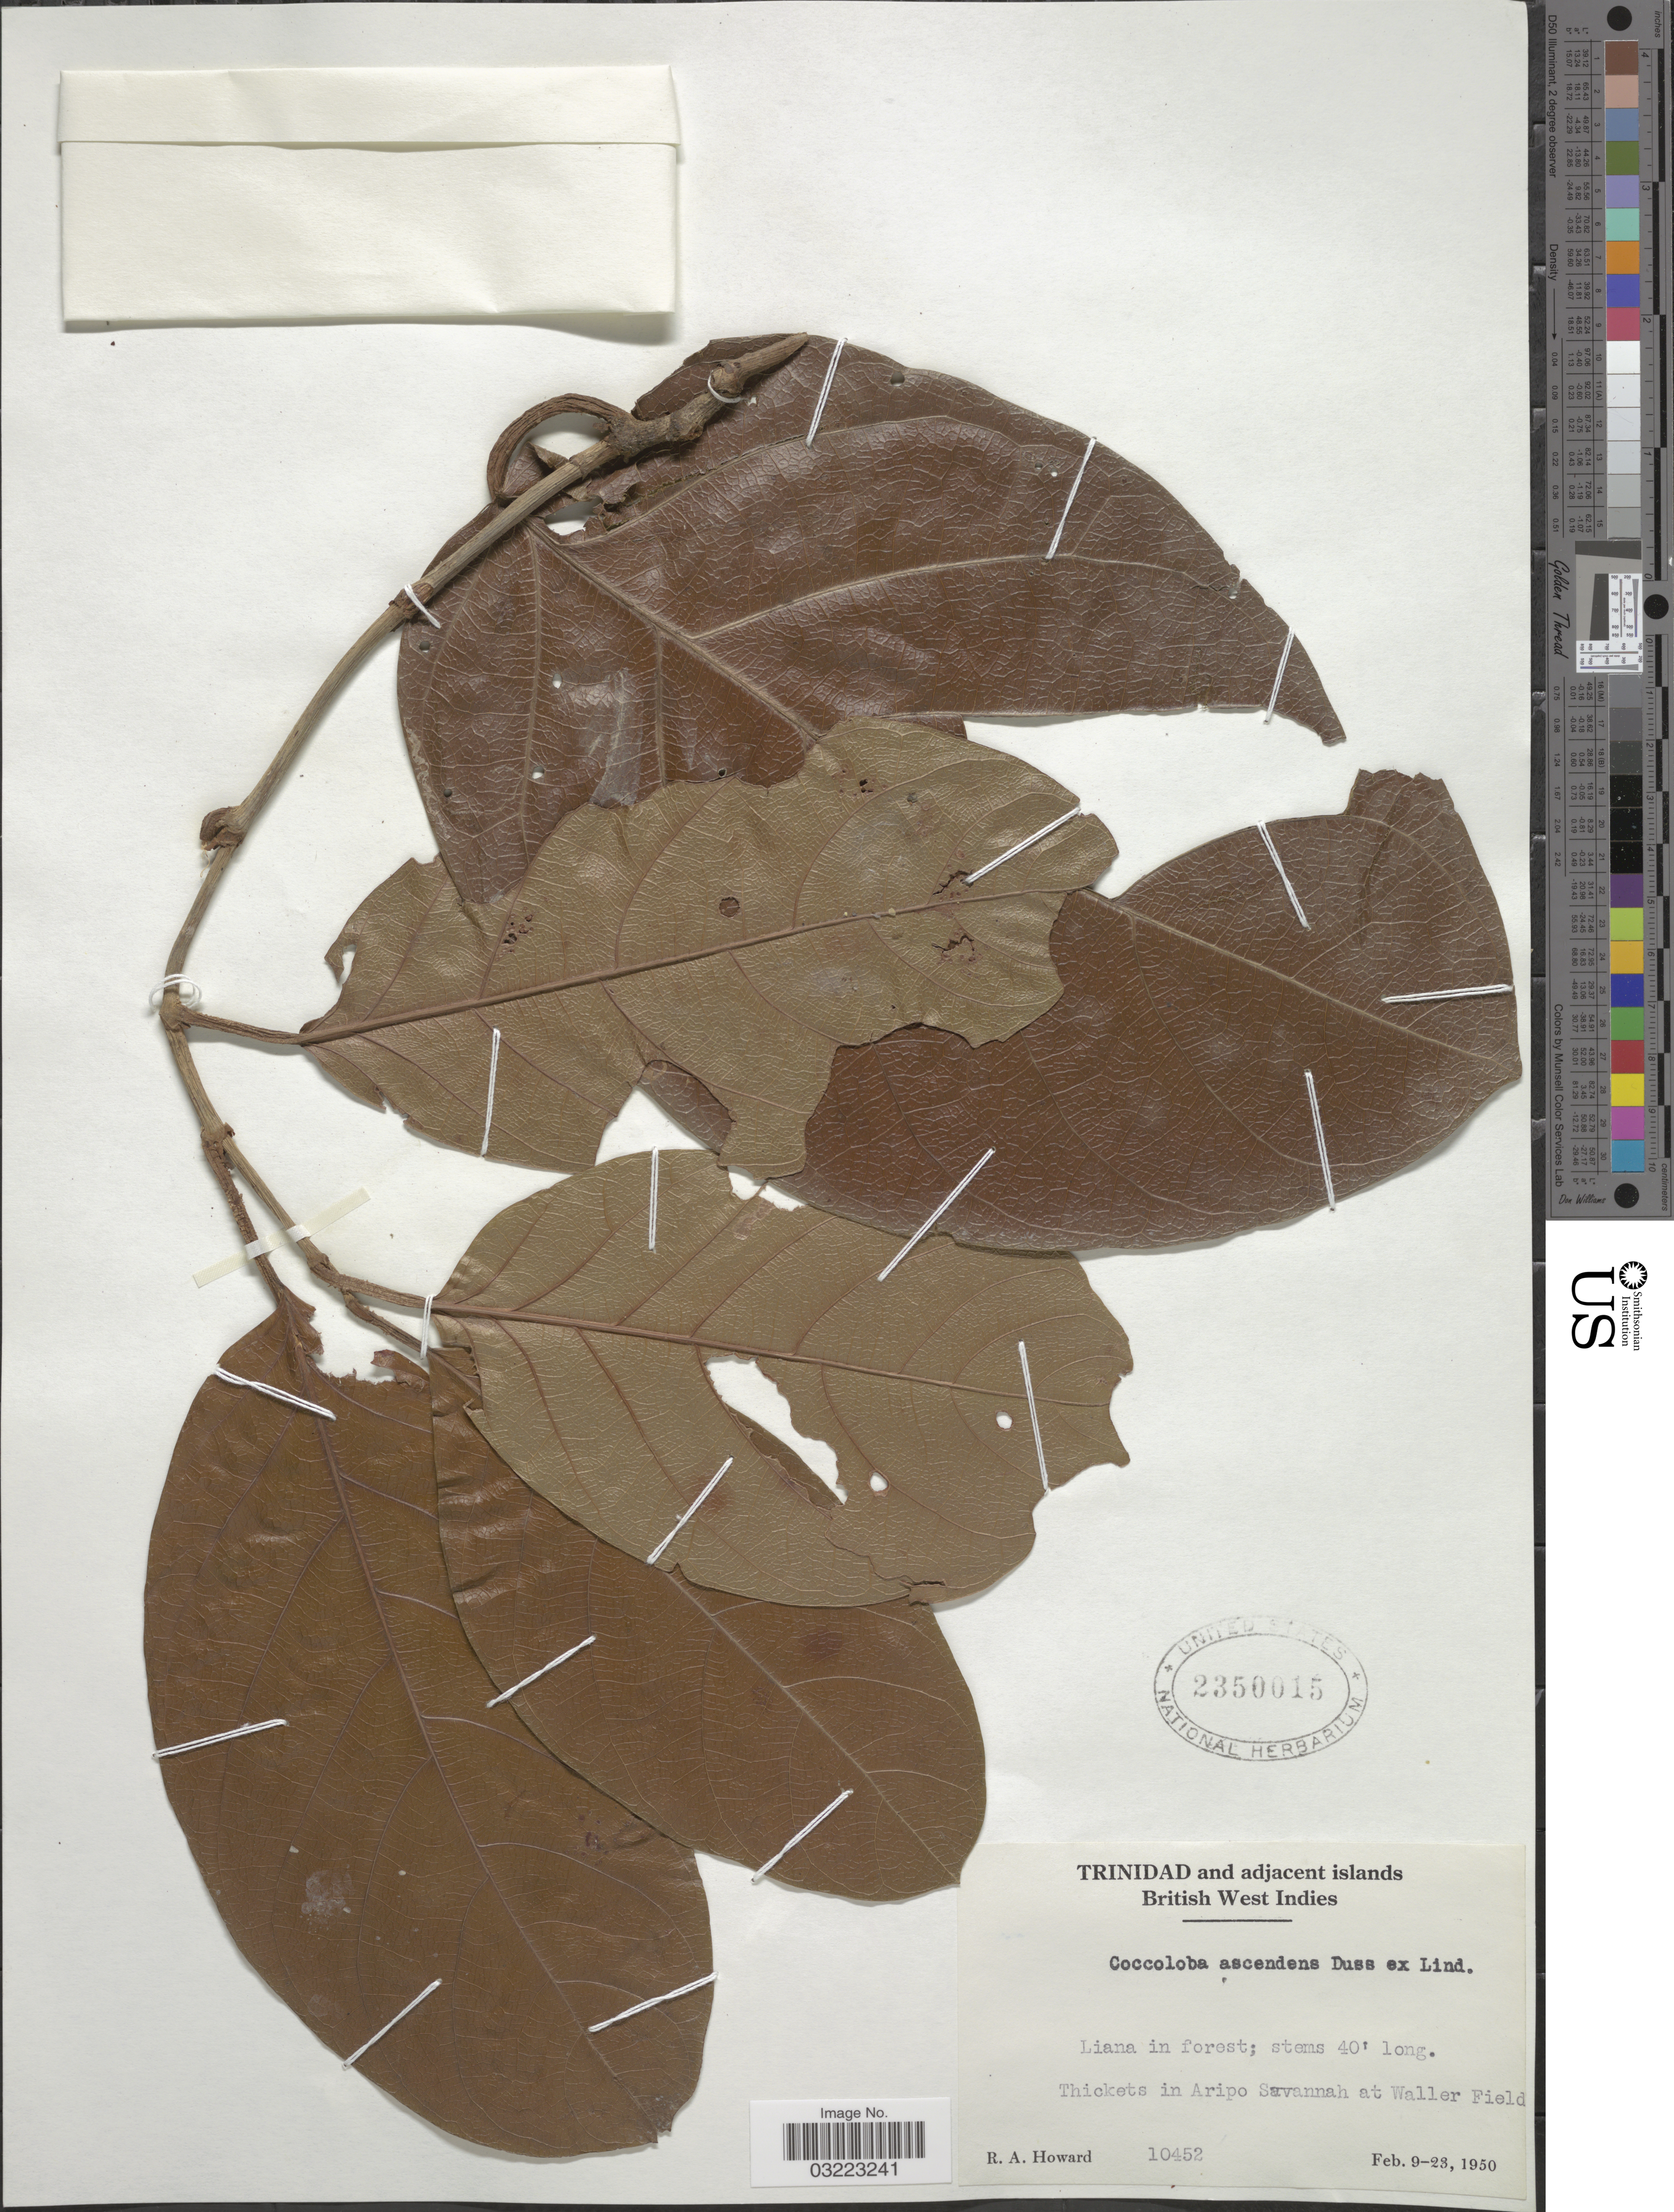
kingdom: Plantae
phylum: Tracheophyta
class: Magnoliopsida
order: Caryophyllales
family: Polygonaceae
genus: Coccoloba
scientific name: Coccoloba ascendens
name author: Duss ex Lindau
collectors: R. A. Howard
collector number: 10452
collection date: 1950-02-09/1950-02-23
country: Trinidad and Tobago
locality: Trinidad and adjacent islands, British West Indies, Thickets in Aripo Savannah at Waller Field.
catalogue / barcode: US 2350015